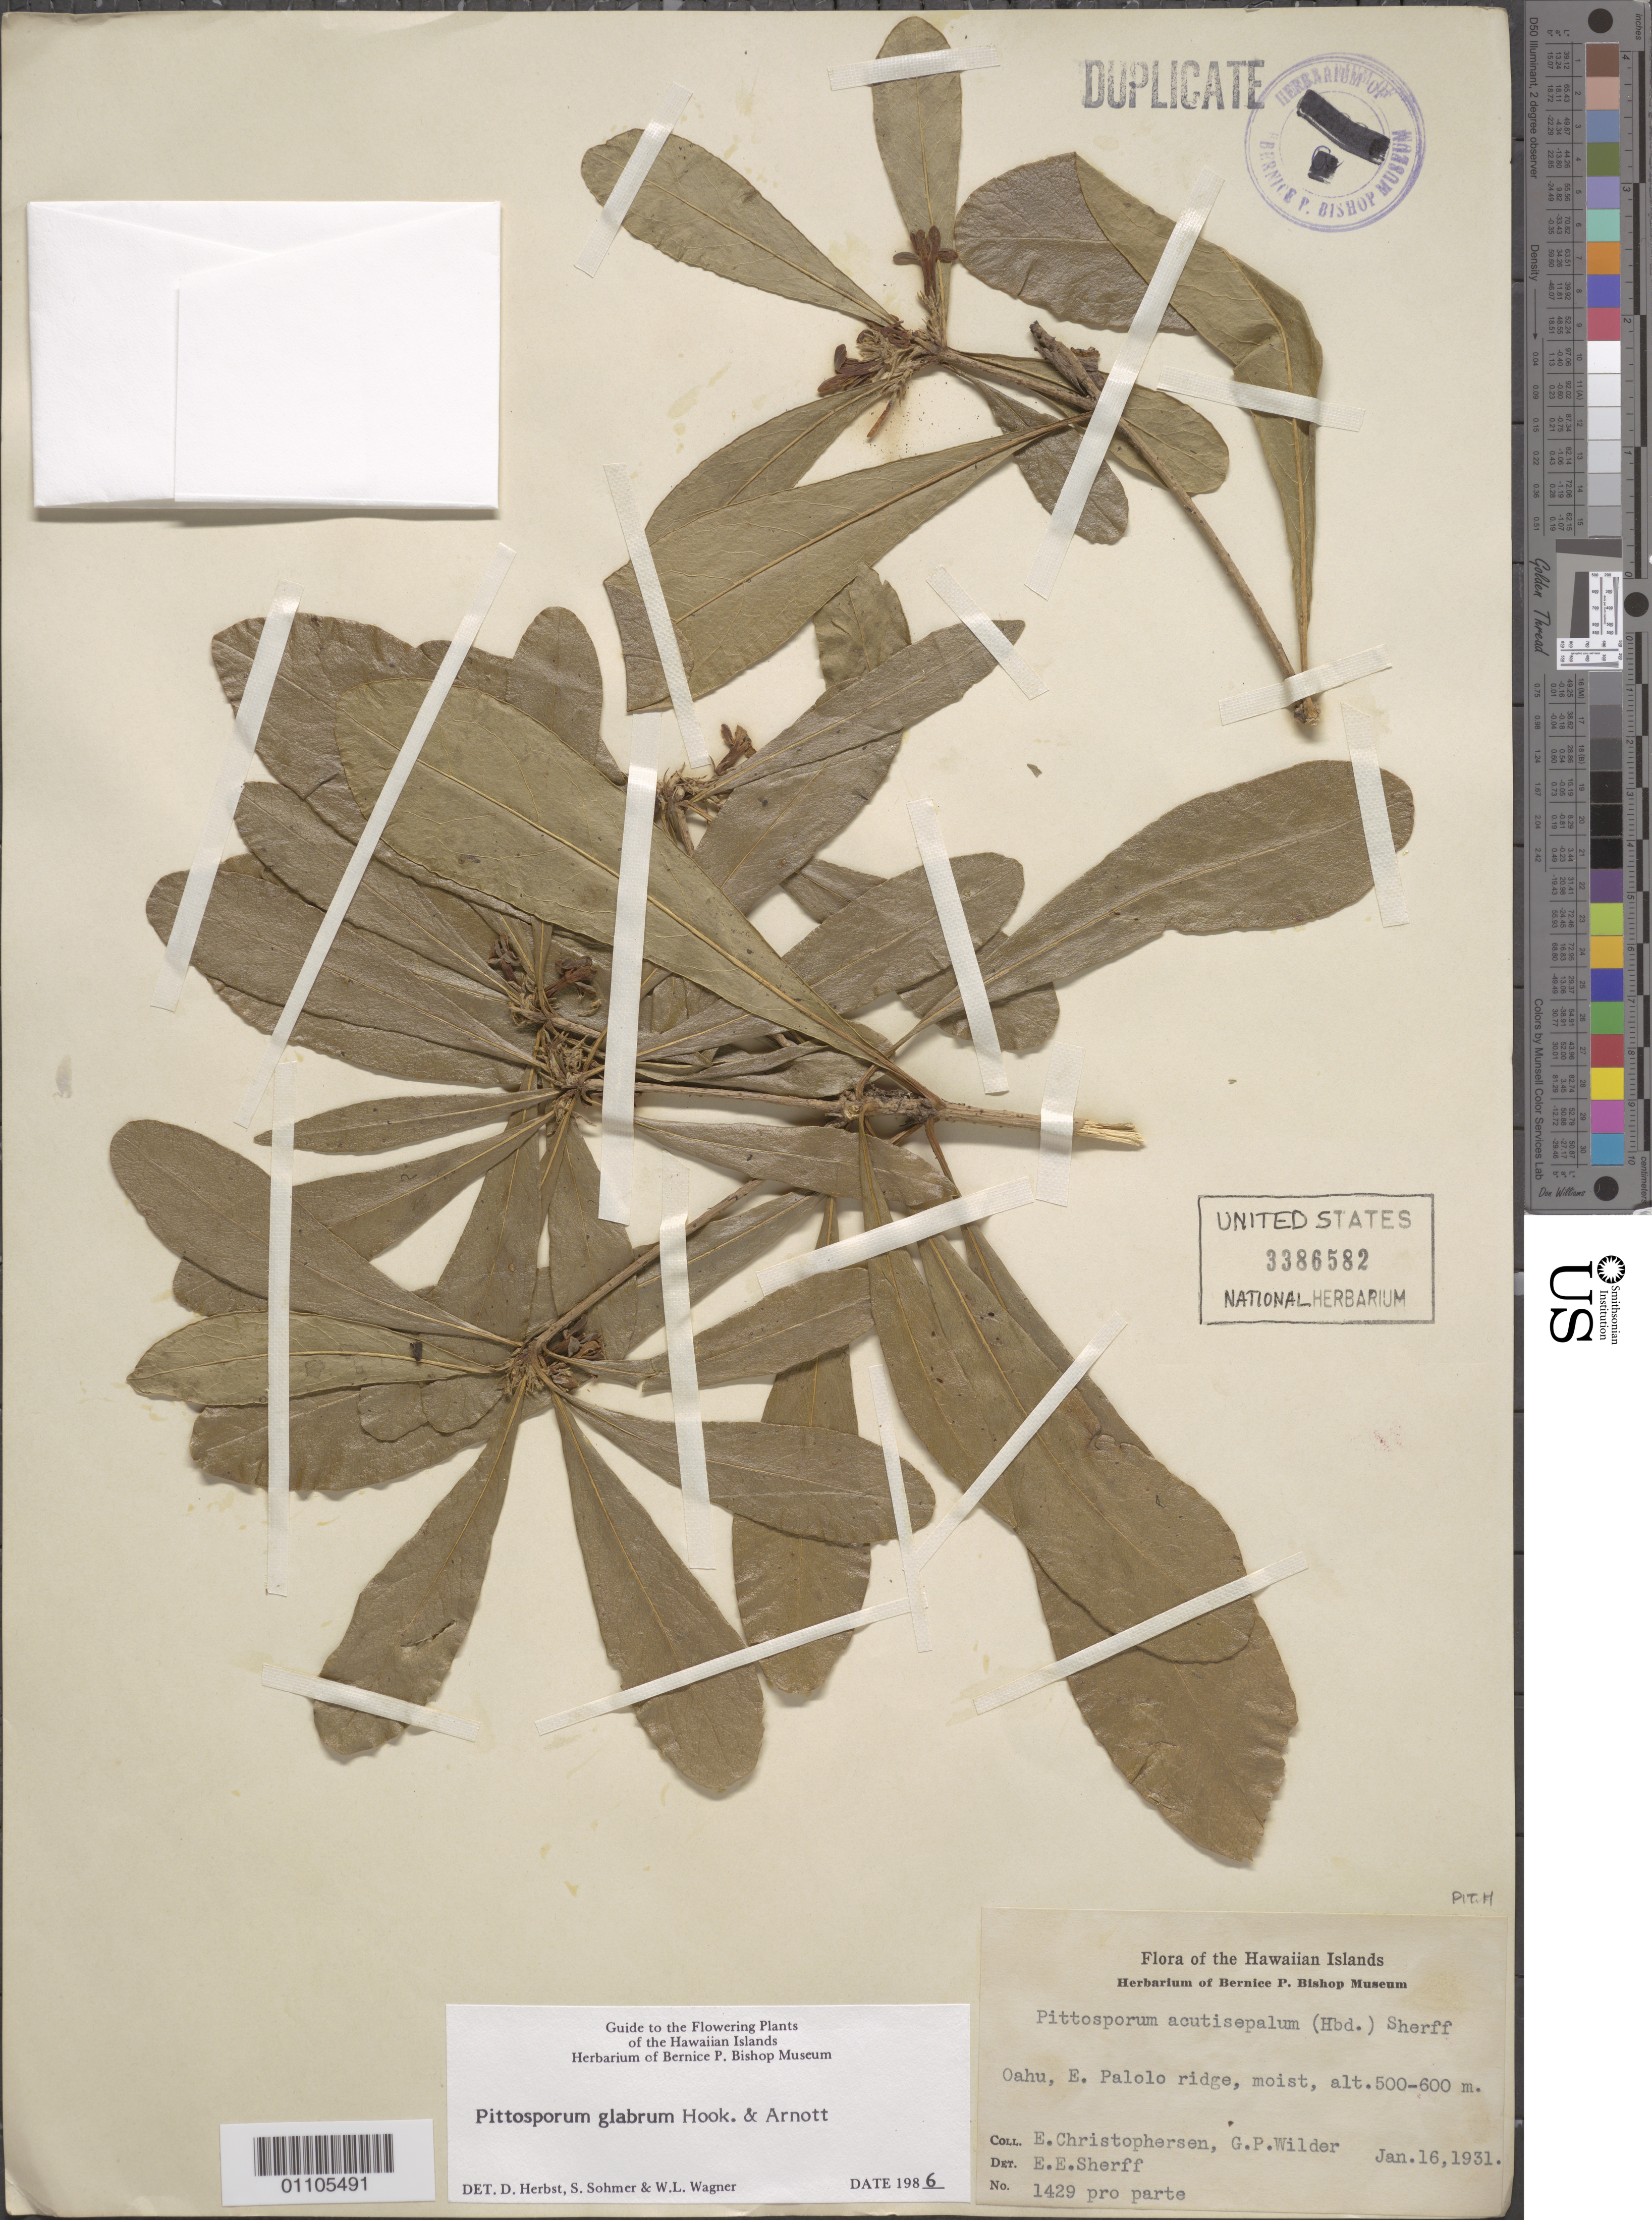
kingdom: Plantae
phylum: Tracheophyta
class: Magnoliopsida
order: Apiales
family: Pittosporaceae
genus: Pittosporum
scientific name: Pittosporum glabrum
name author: Hook. & Arn.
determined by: Herbst, D. R.; Sohmer, S. H.; Wagner, W. L.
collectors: E. Christophersen, G. Wilder & E. E. Sherff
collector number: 1429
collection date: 1931-01-16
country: United States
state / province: Hawaii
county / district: Honolulu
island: Oahu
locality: O'ahu, E. Palolo ridge.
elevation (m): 500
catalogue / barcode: US 3386582